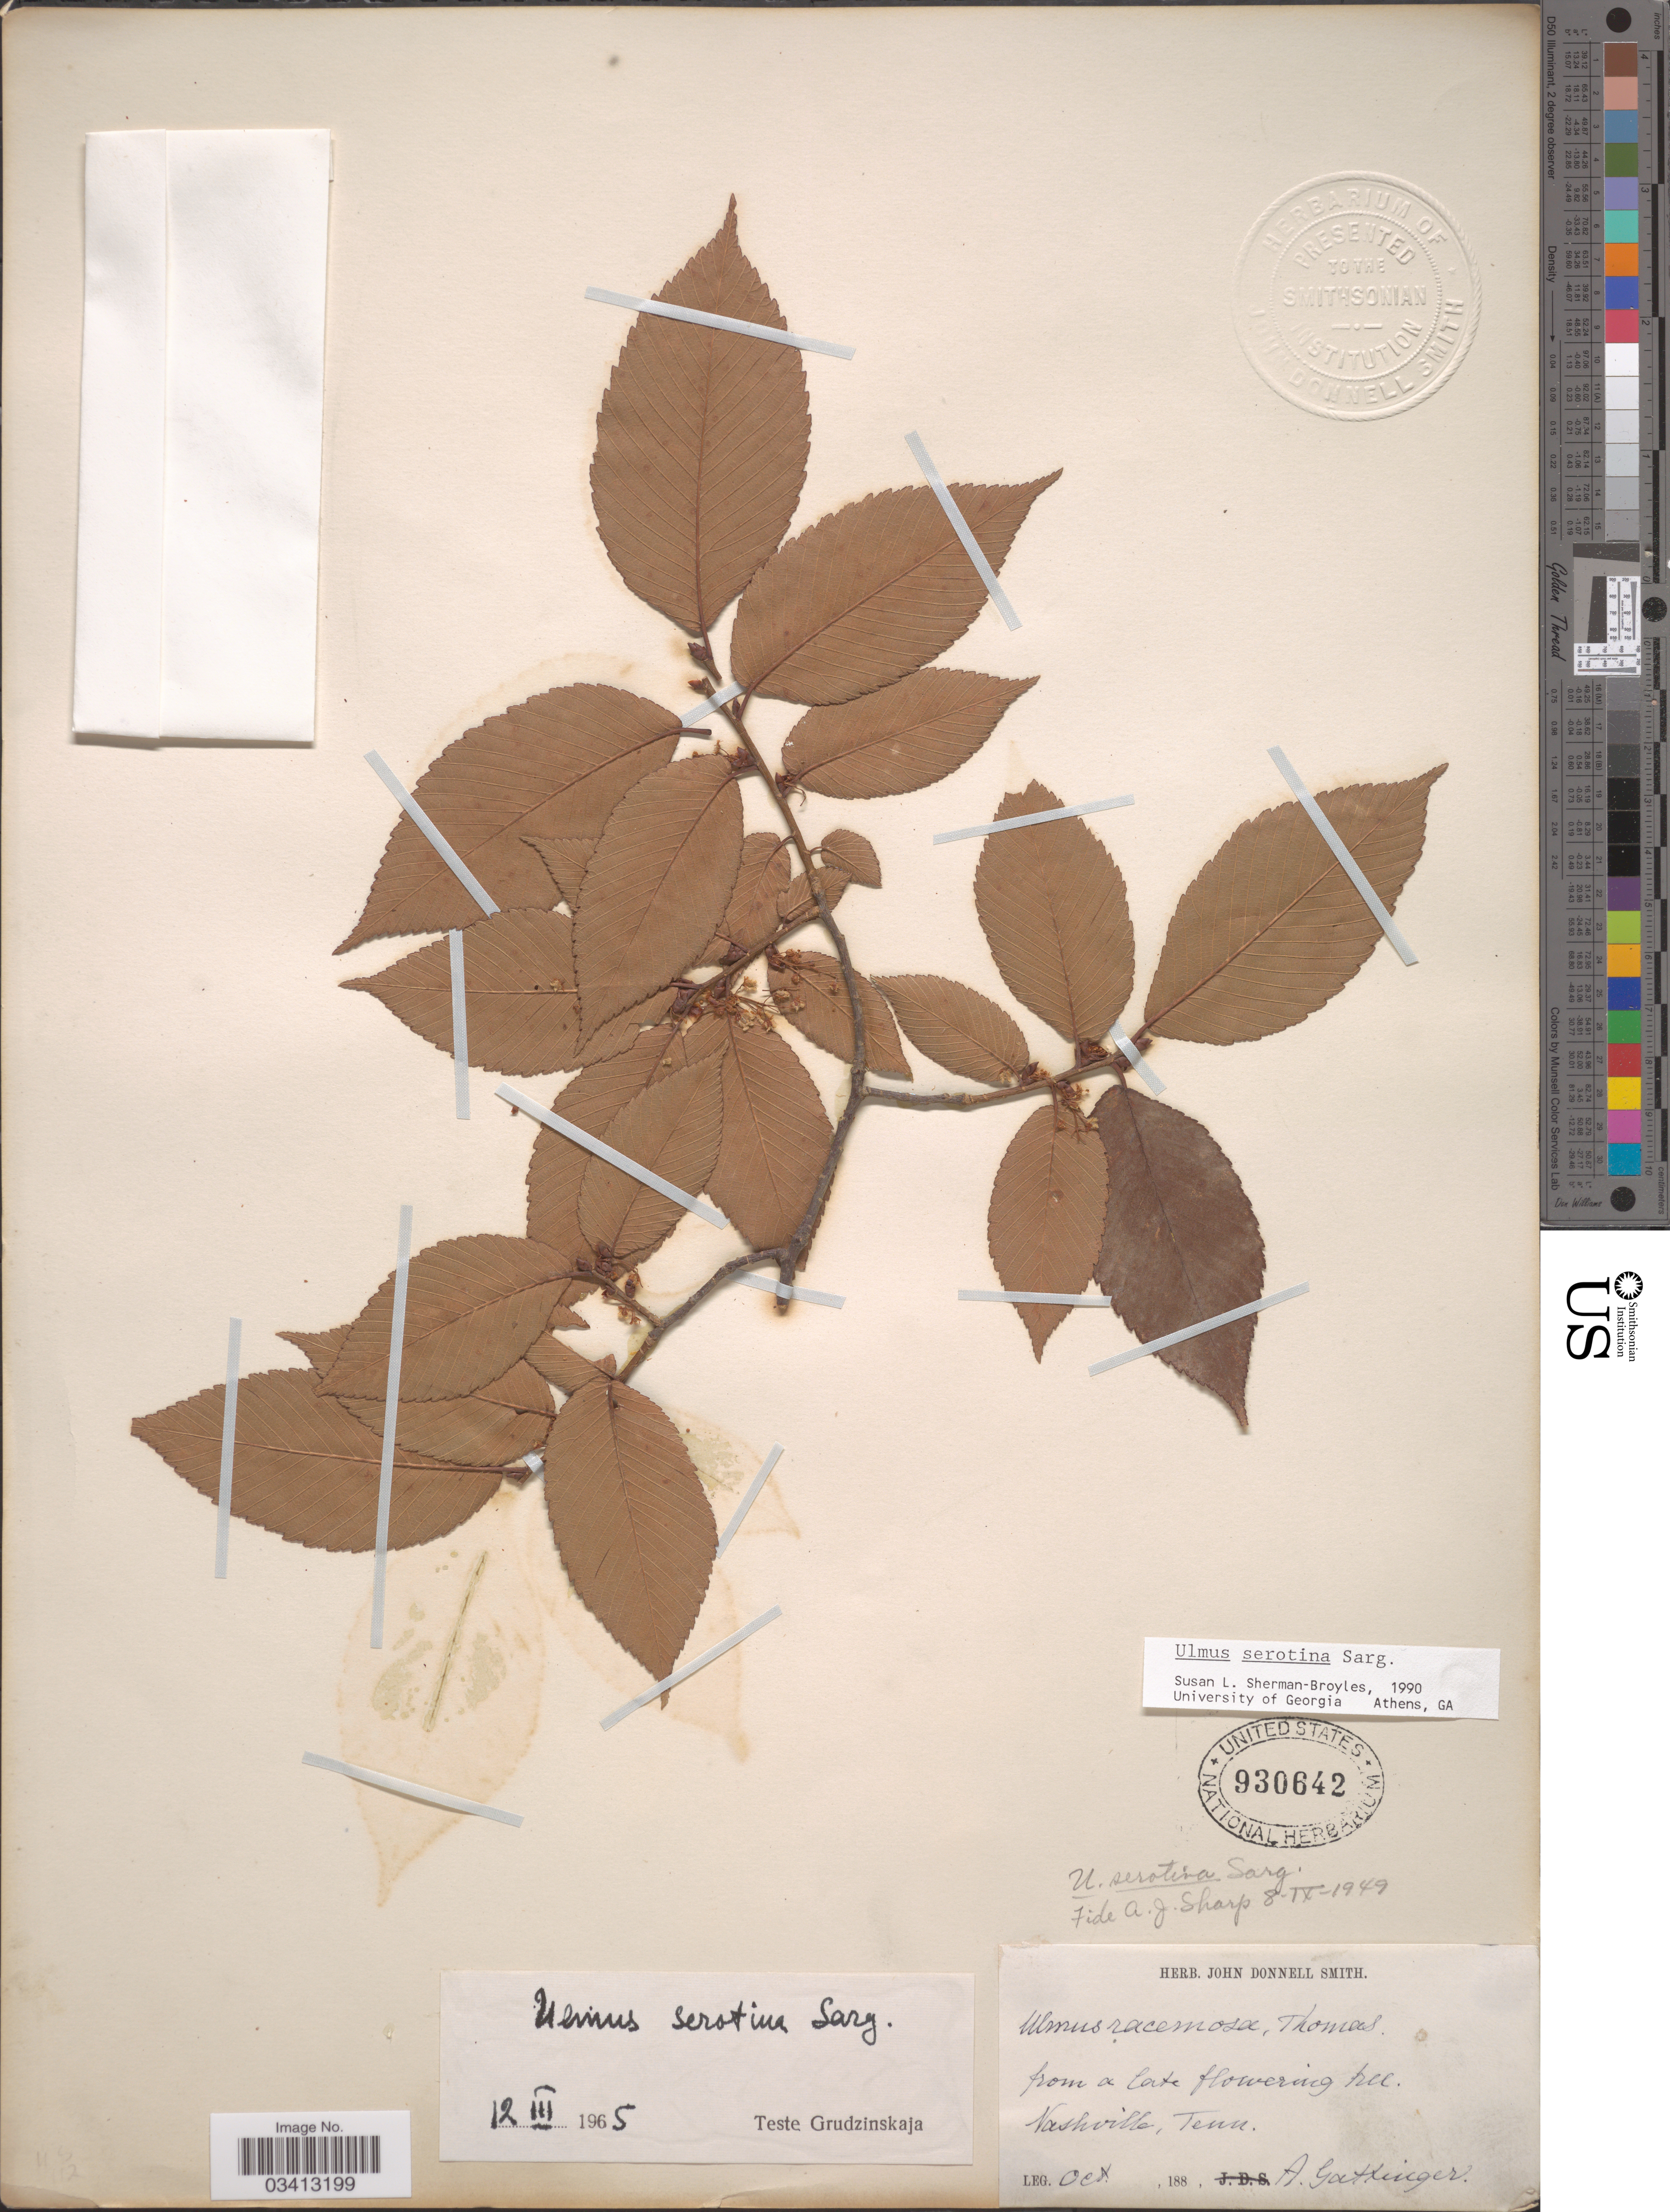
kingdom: Plantae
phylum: Tracheophyta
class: Magnoliopsida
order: Rosales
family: Ulmaceae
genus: Ulmus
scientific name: Ulmus serotina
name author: Sarg.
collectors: A. Gattinger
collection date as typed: Oct. 188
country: United States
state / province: Tennessee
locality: Nashville.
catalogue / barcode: US 930642